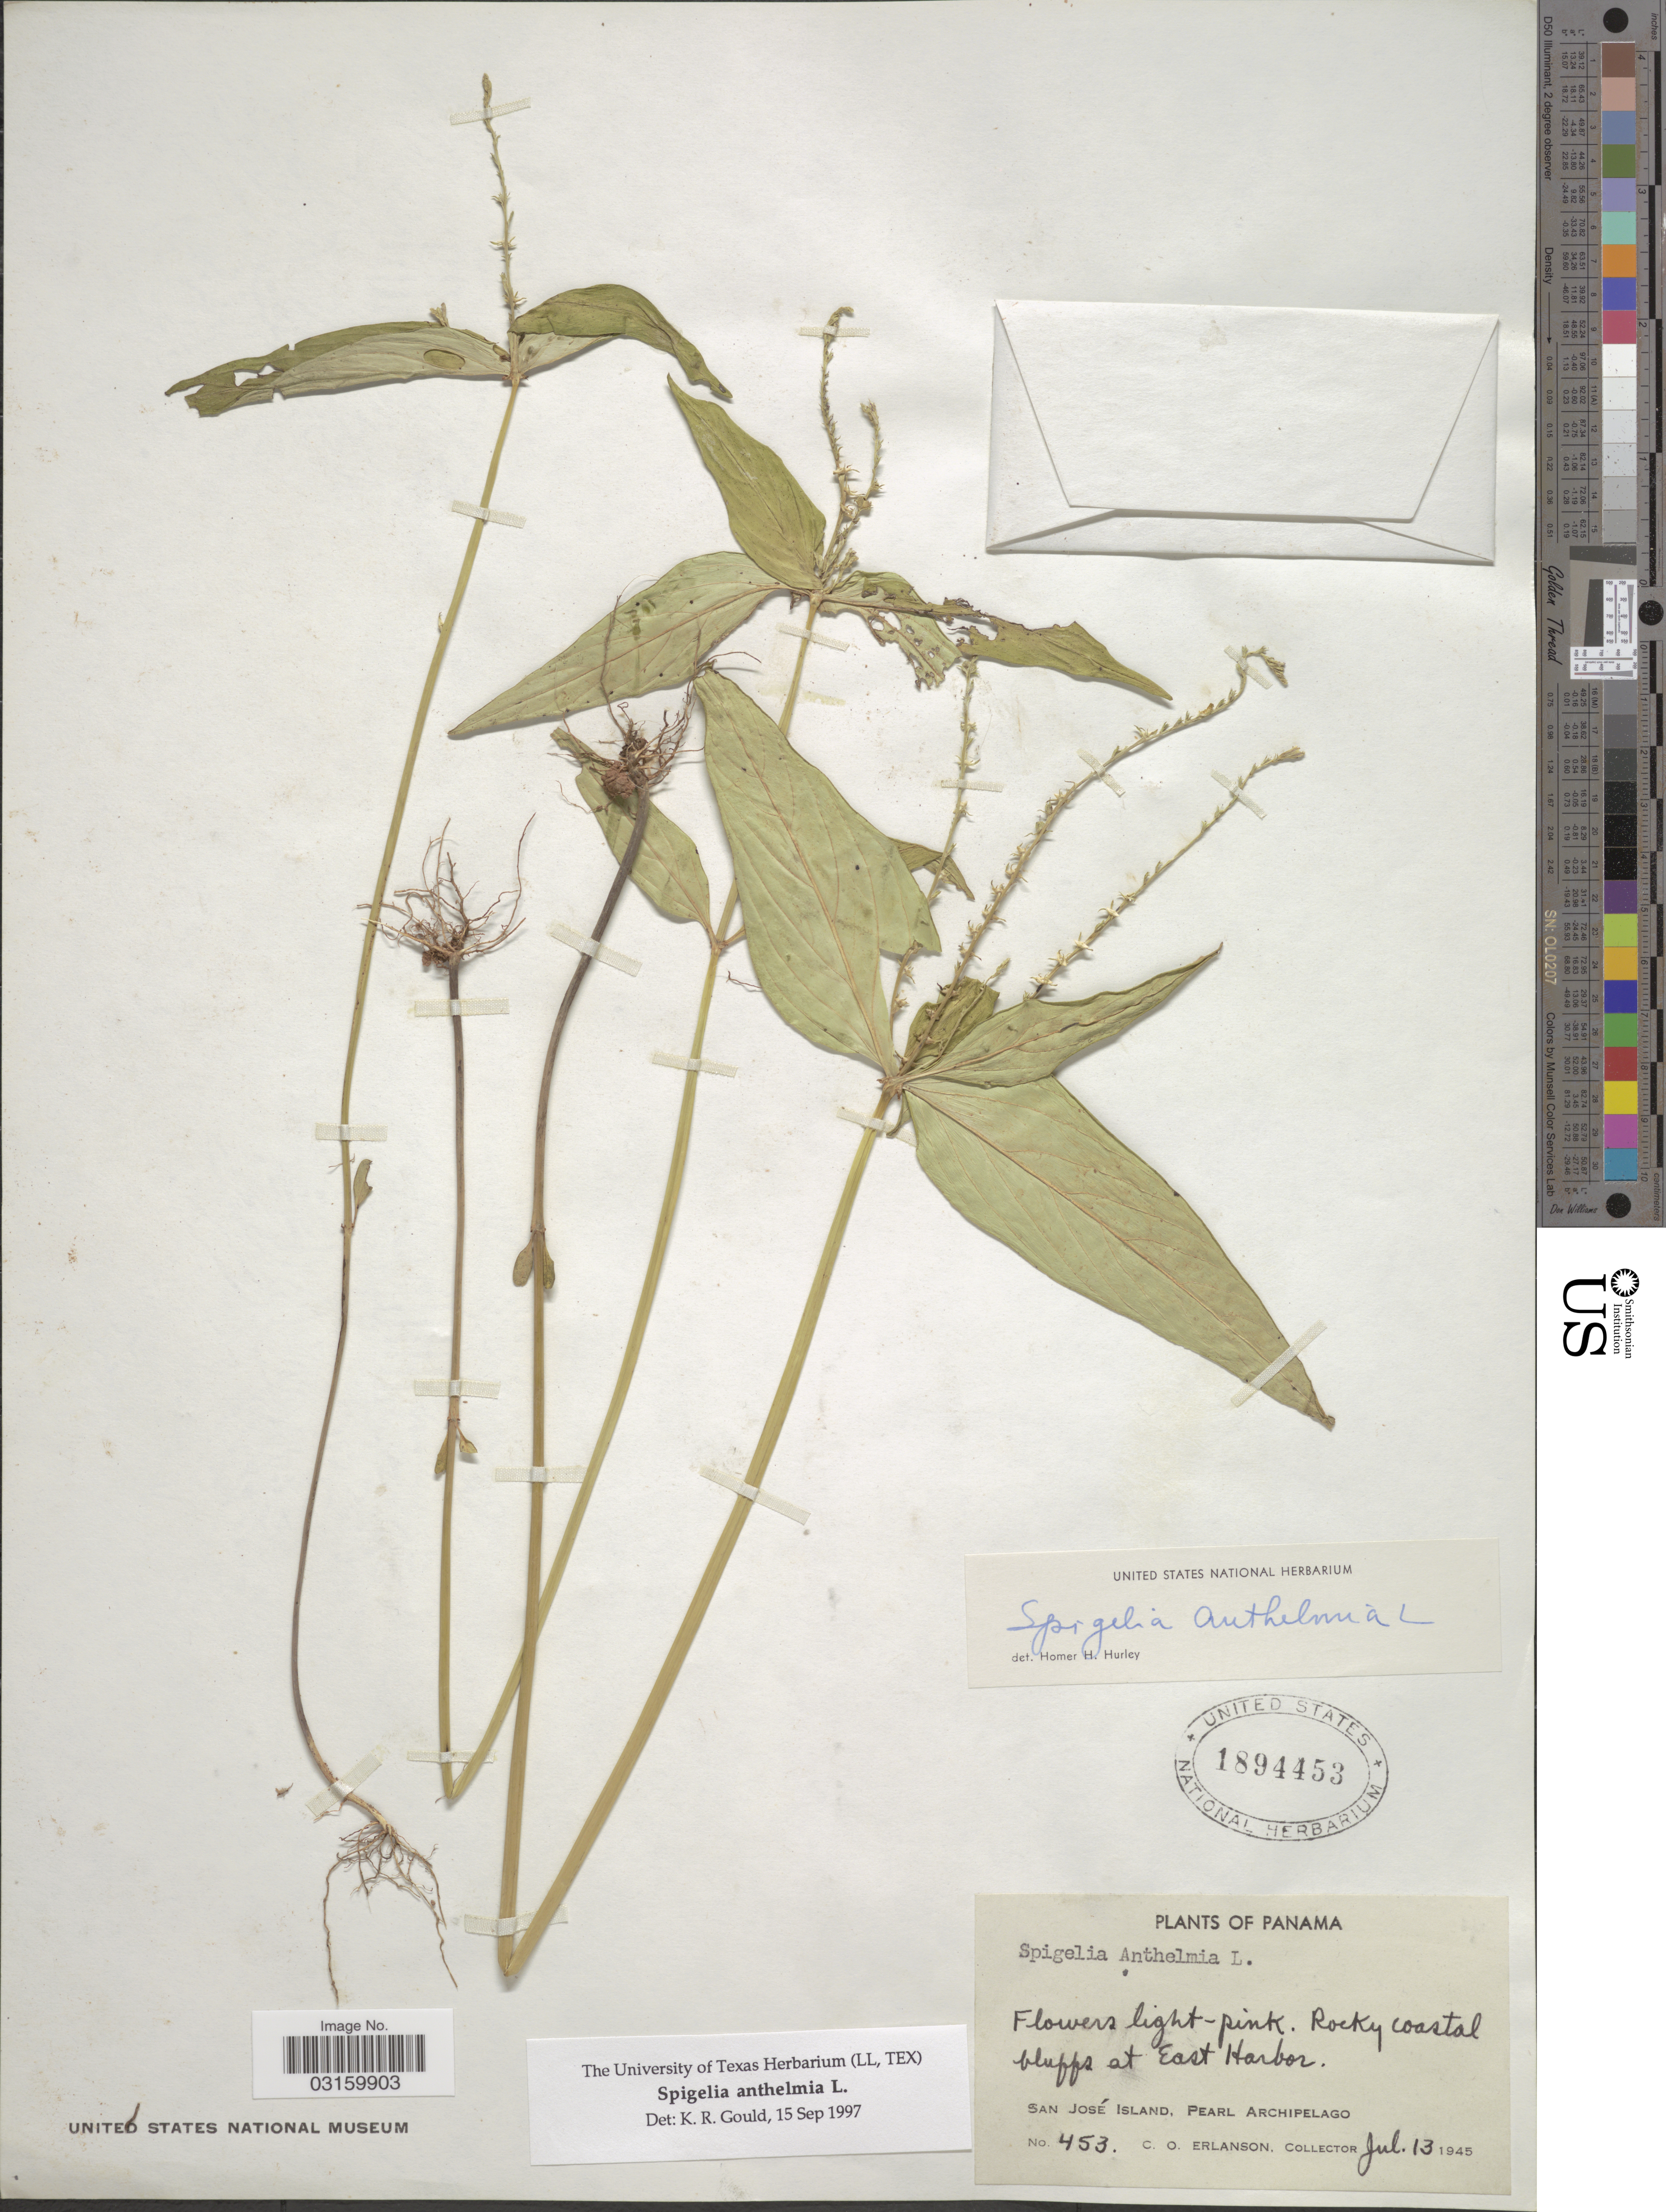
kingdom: Plantae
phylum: Tracheophyta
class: Magnoliopsida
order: Gentianales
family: Loganiaceae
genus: Spigelia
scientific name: Spigelia anthelmia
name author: L.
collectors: C. O. Erlanson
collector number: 453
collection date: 1945-07-13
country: Panama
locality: Rocky coastal bluffs at East Harbor. San José Island, Pearl Archipelago.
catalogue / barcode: US 1894453